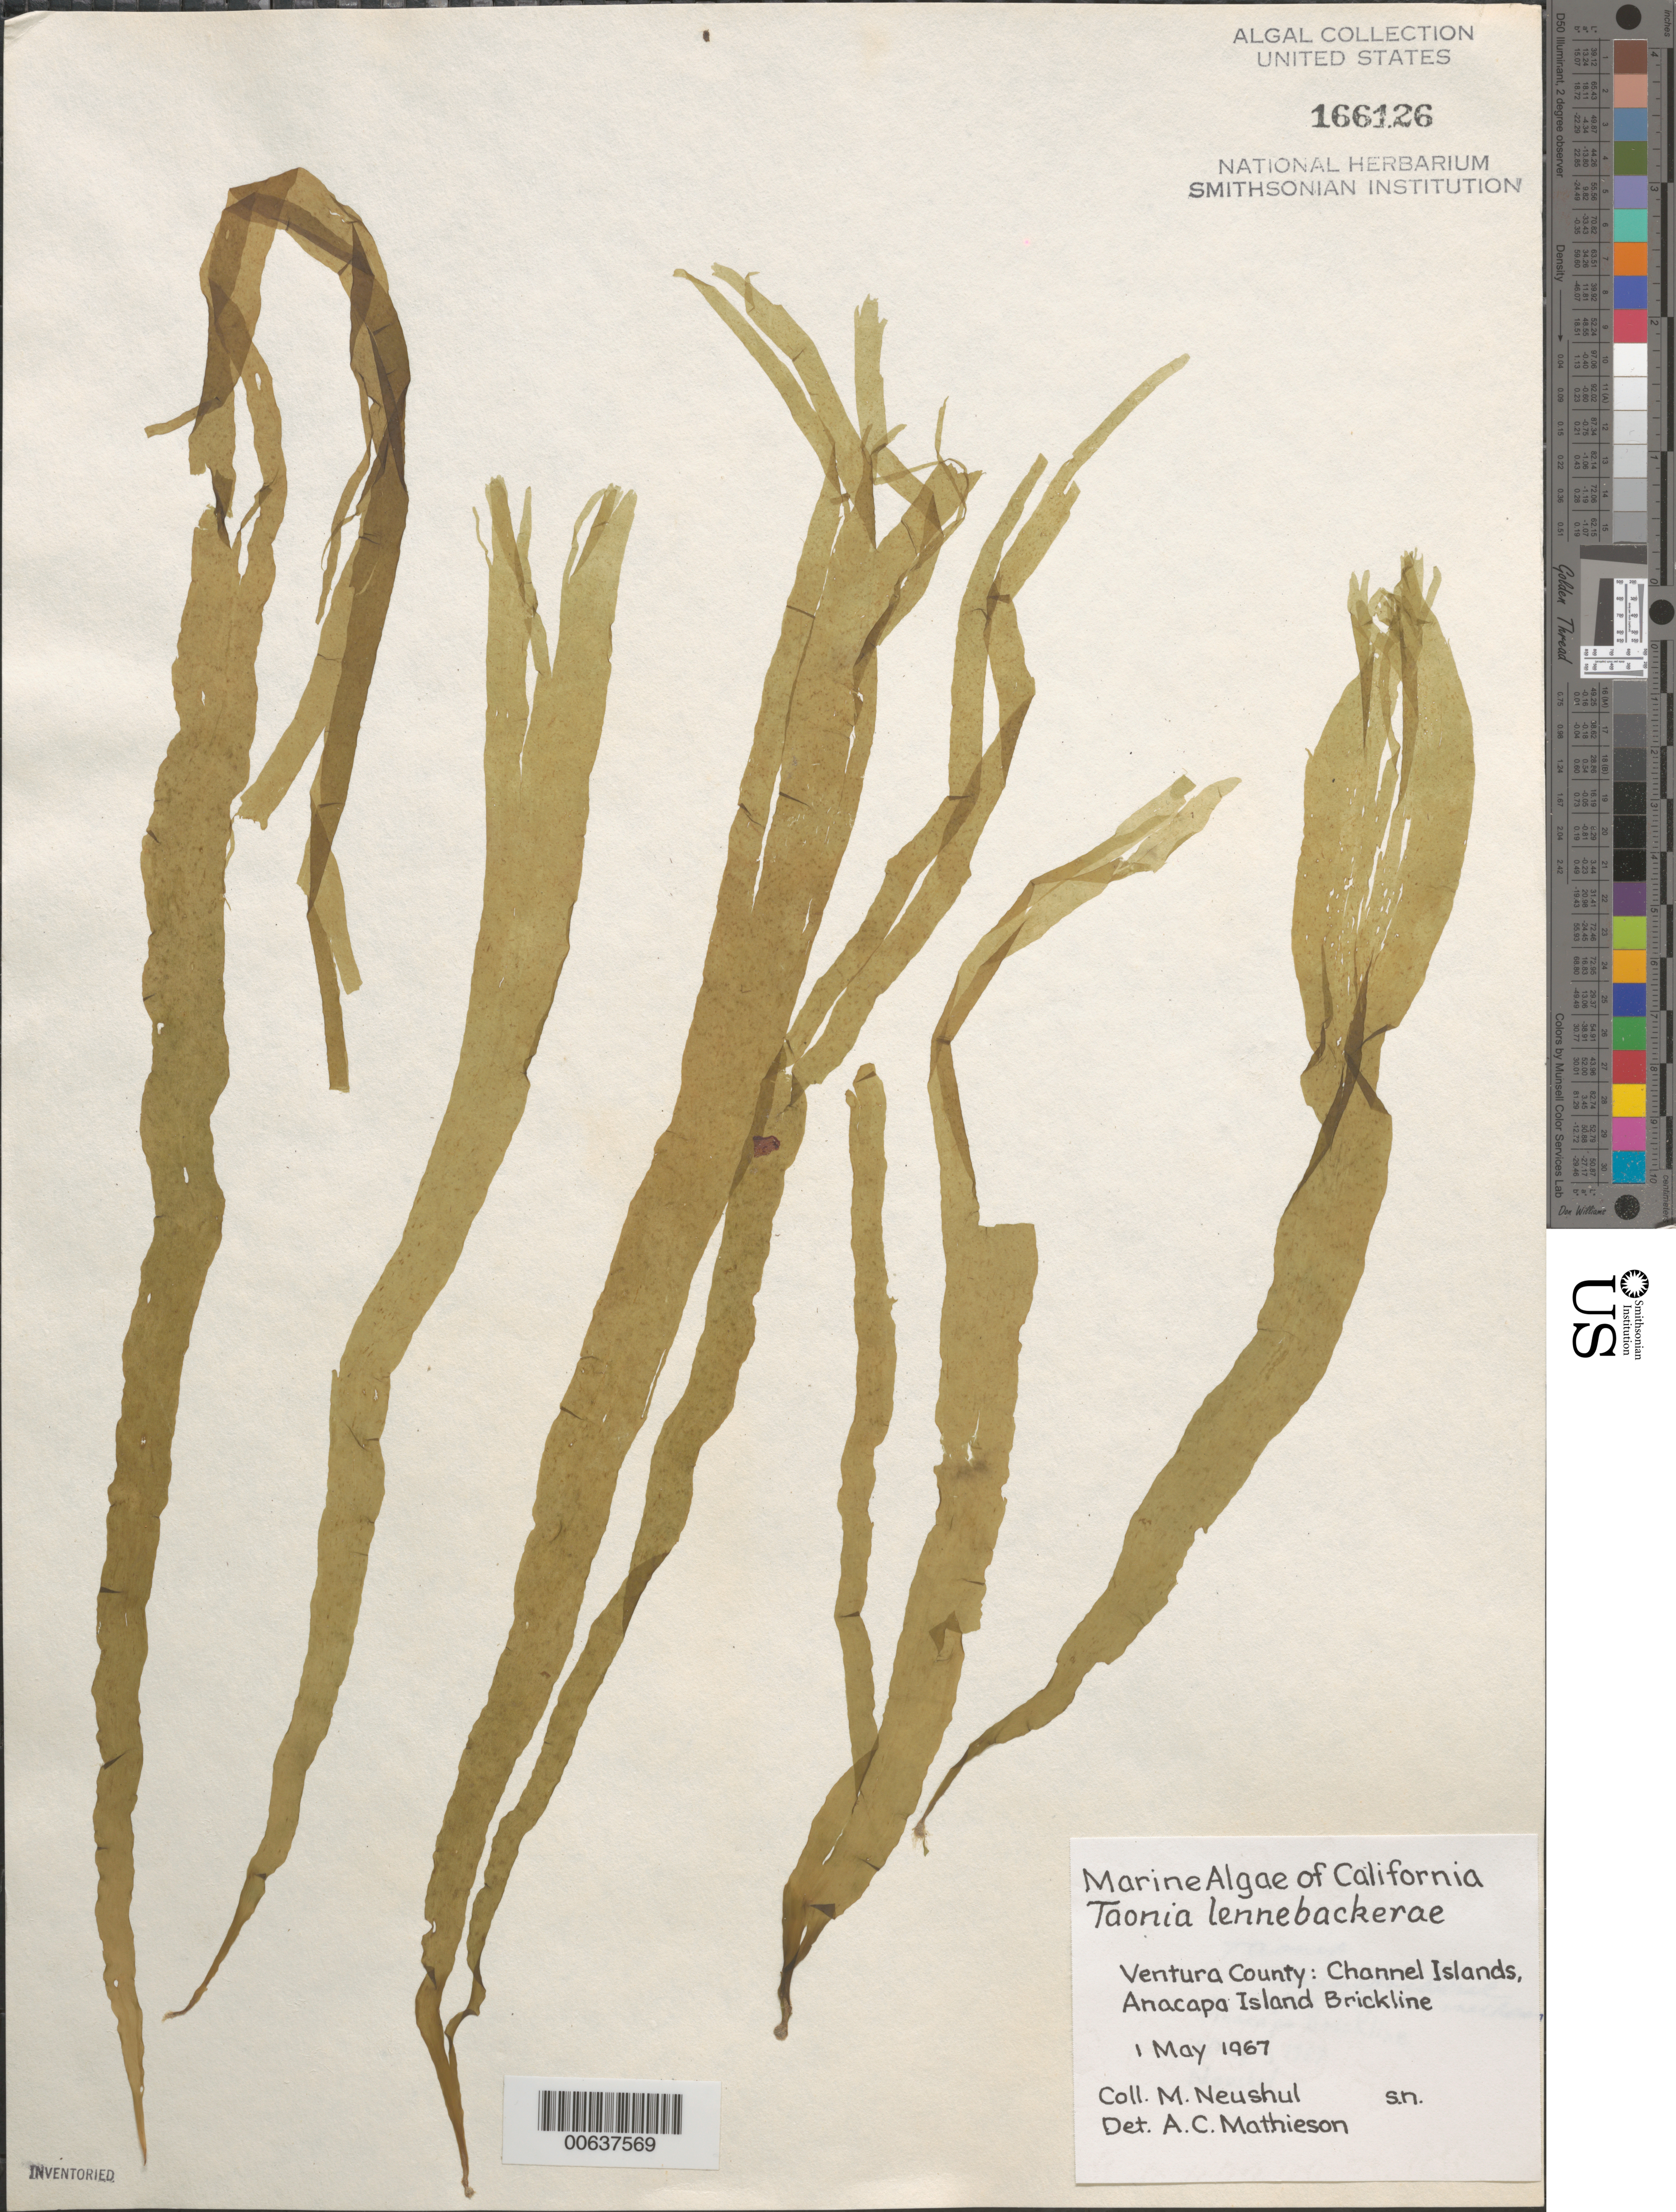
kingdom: Chromista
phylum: Ochrophyta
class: Phaeophyceae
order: Dictyotales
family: Dictyotaceae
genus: Taonia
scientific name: Taonia lennebackerae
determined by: Mathieson, A. C.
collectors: M. Neushul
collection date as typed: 01 May 1967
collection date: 1967-05-01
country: United States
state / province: California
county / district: Ventura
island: Anacapa Island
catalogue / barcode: US 166126